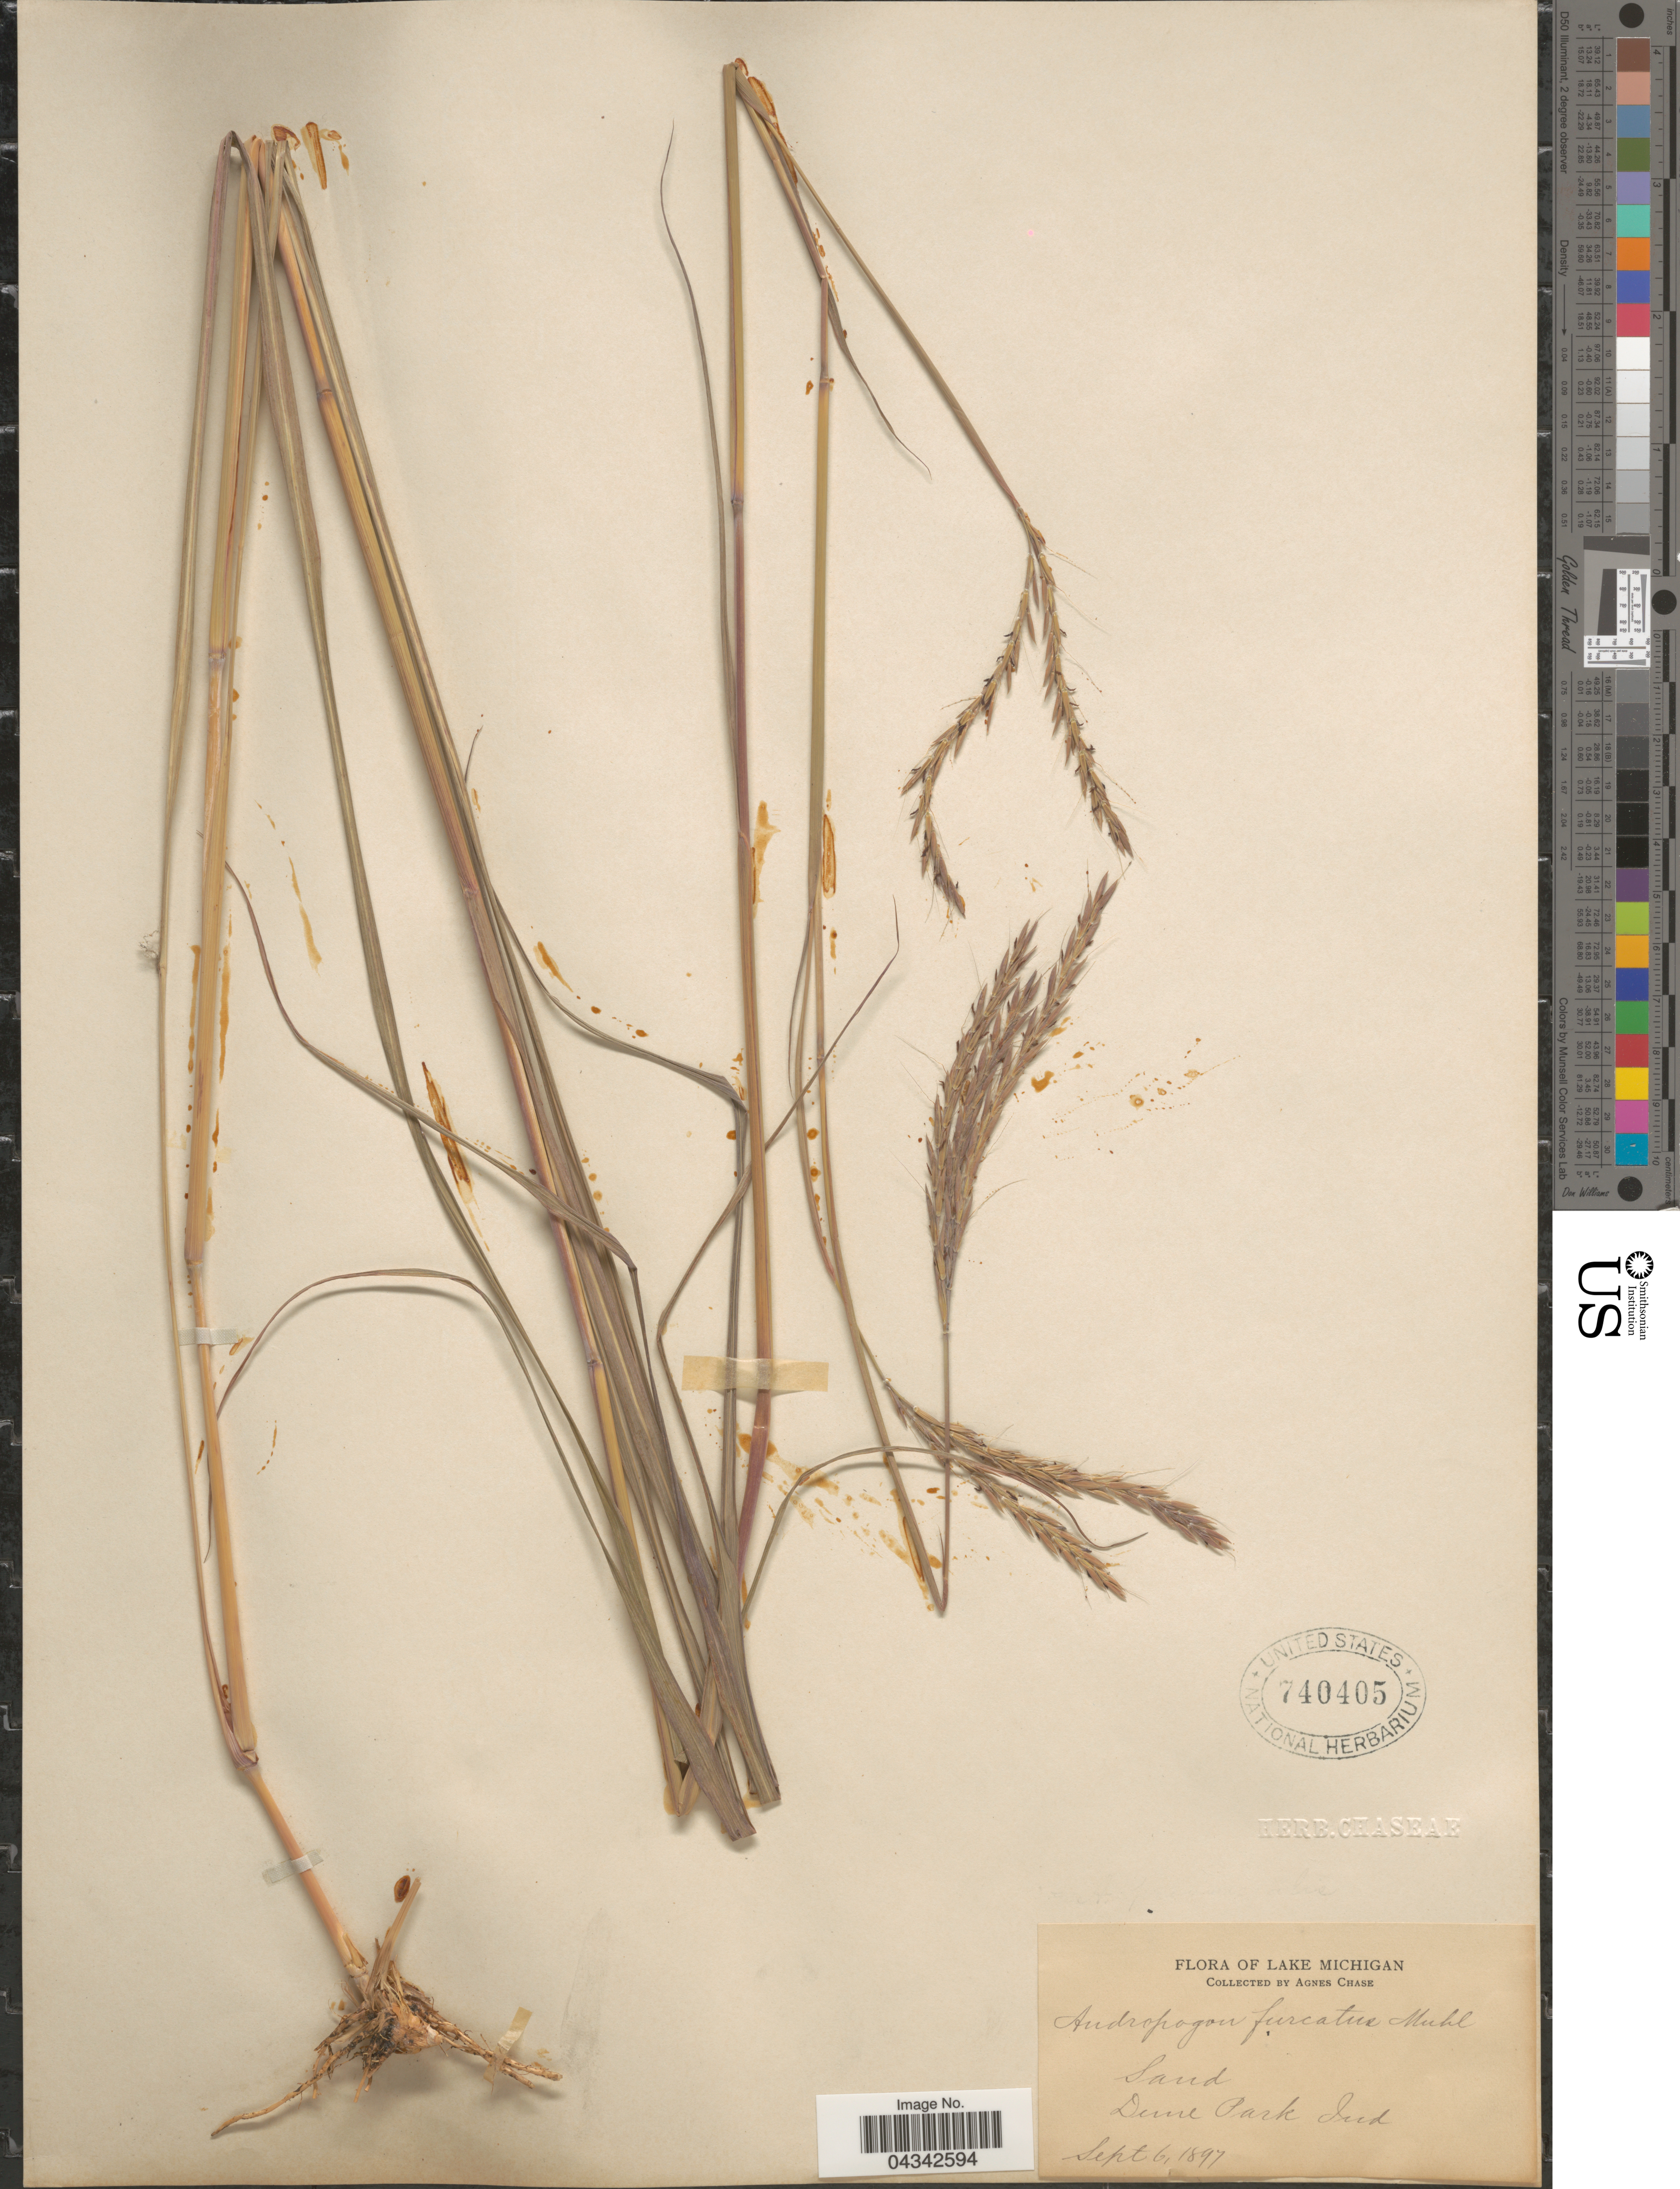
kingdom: Plantae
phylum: Tracheophyta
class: Liliopsida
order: Poales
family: Poaceae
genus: Andropogon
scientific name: Andropogon gerardii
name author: Vitman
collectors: A. Chase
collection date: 1897-09-06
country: United States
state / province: Indiana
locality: Lake Michigan. Dune Park.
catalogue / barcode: US 740405